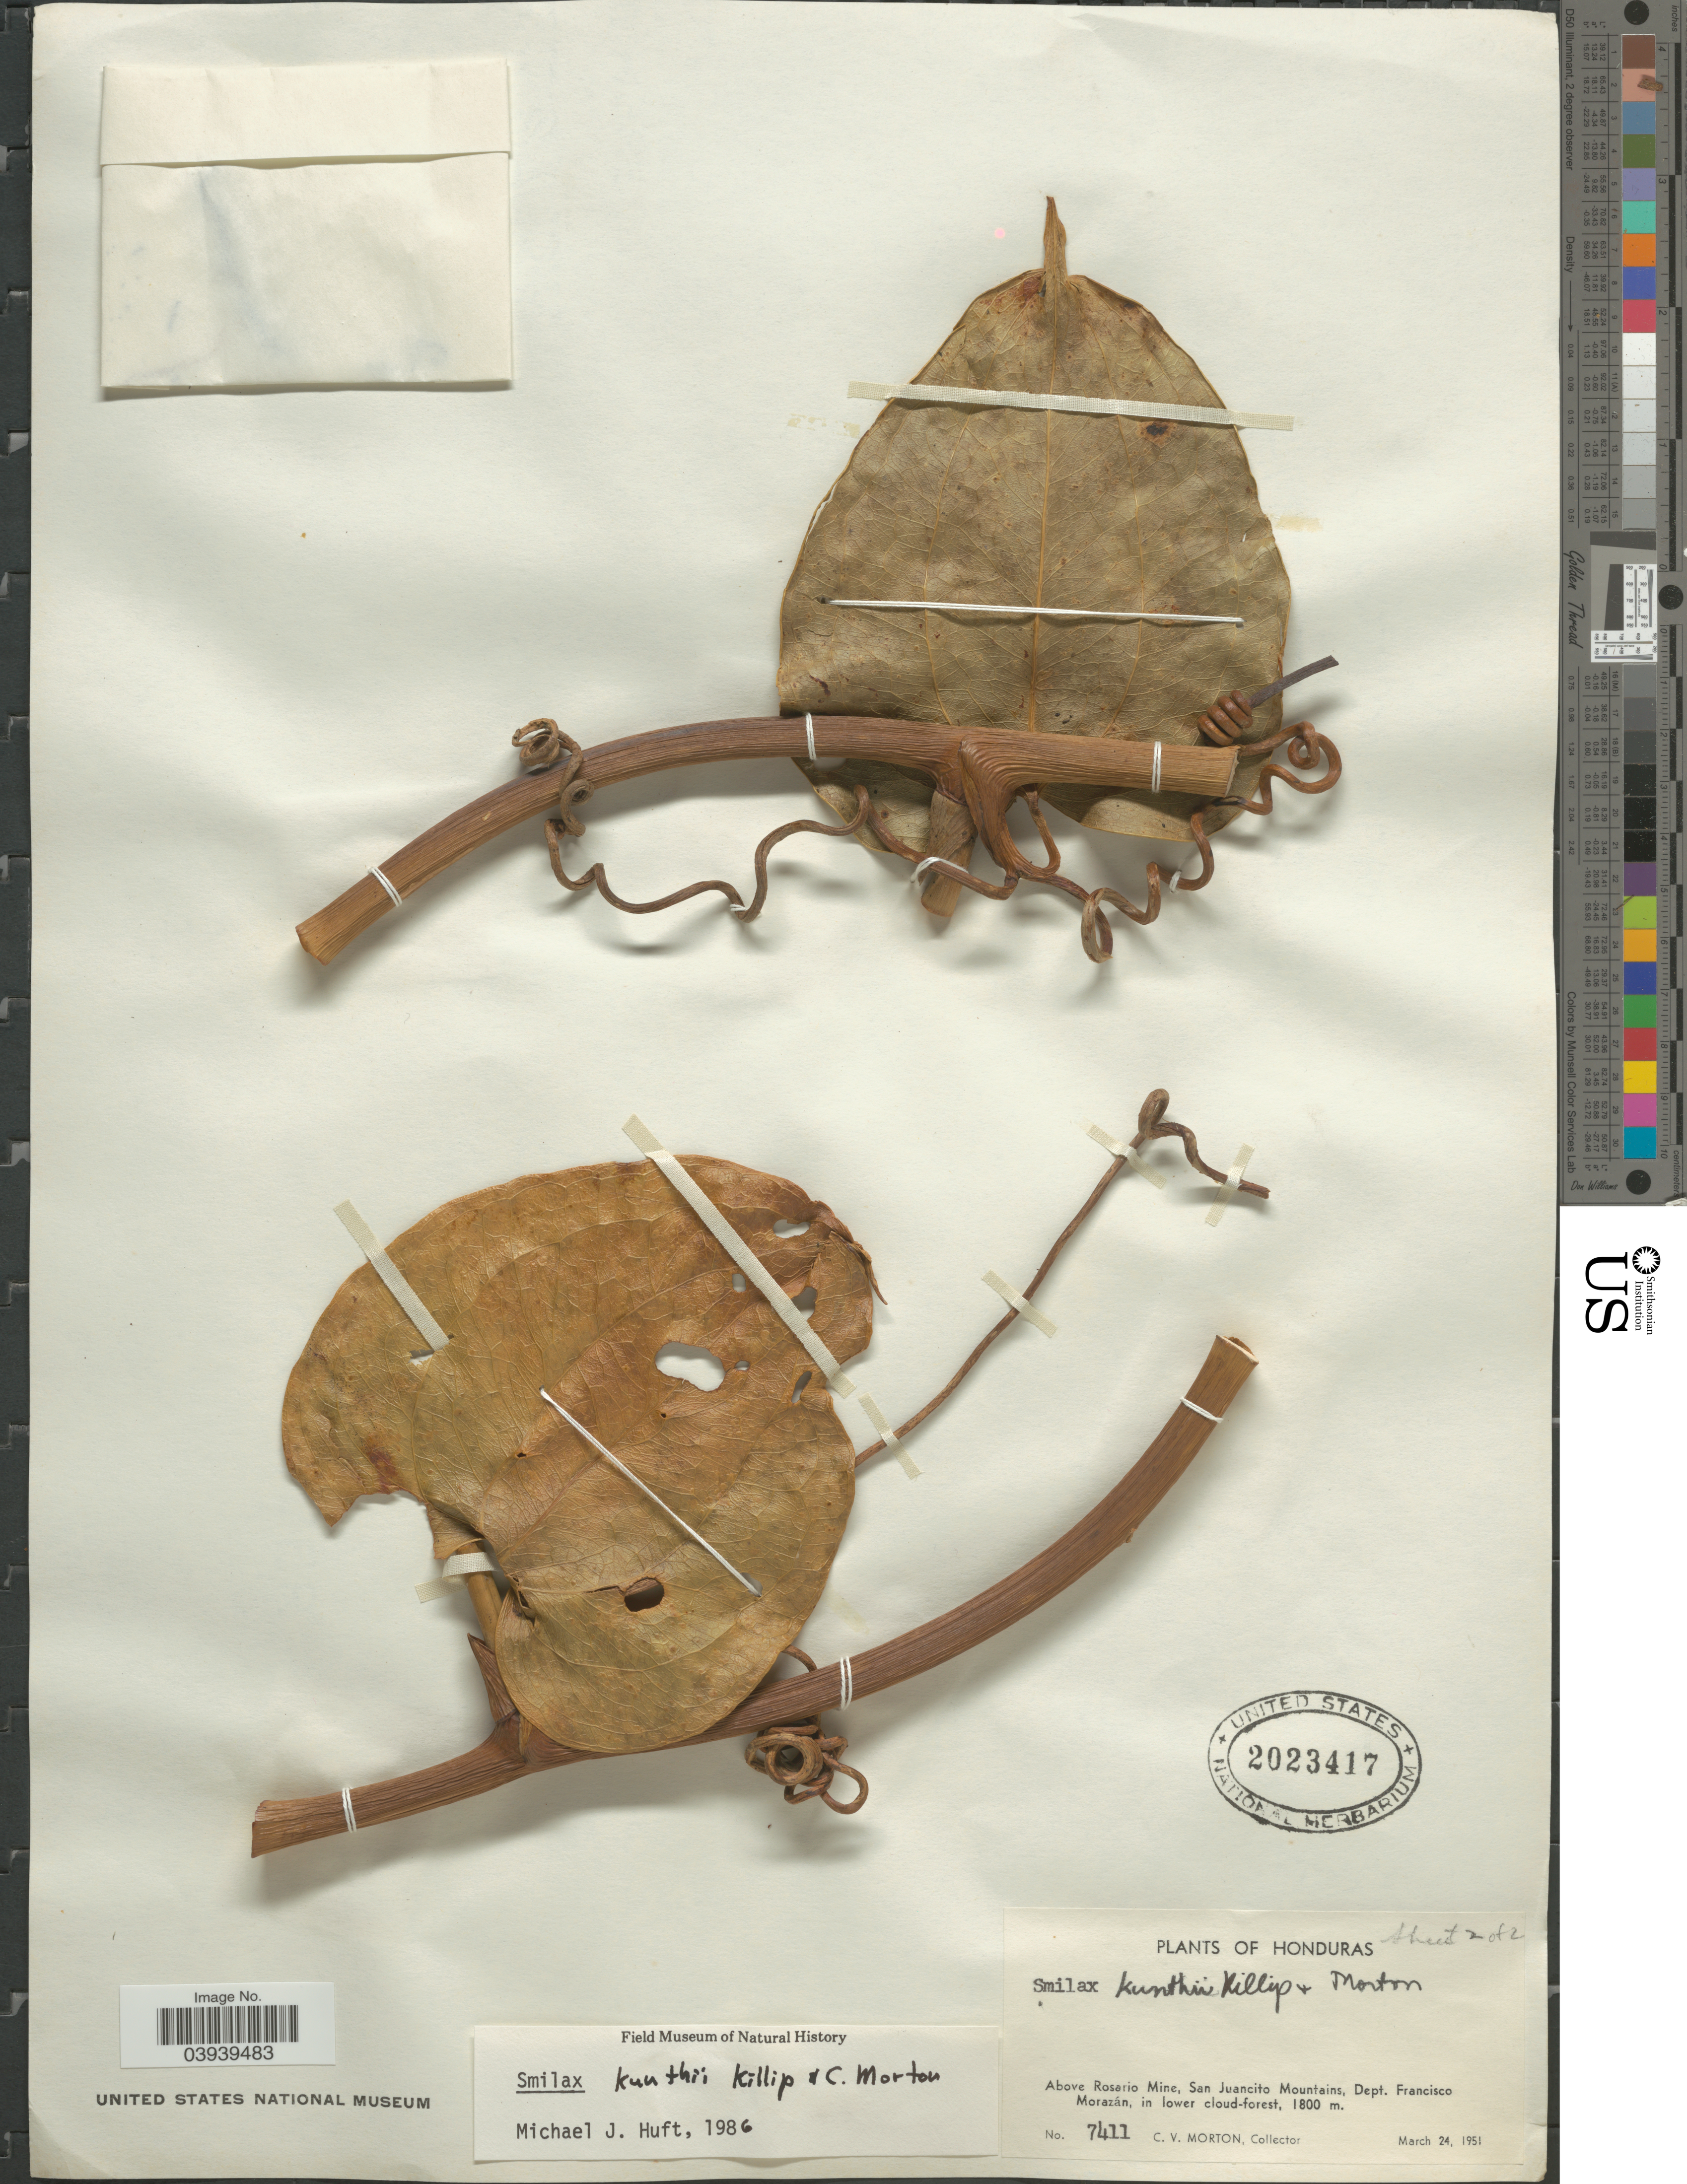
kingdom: Plantae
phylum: Tracheophyta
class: Liliopsida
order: Liliales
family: Smilacaceae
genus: Smilax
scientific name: Smilax kunthii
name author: Killip & C.V. Morton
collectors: C. V. Morton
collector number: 7411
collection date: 1951-03-24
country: Honduras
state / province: Fco. Morazán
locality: Above Rosario Mine, San Juancito Mountains, Dept. Francisco Morazán.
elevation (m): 1800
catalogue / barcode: US 2023417